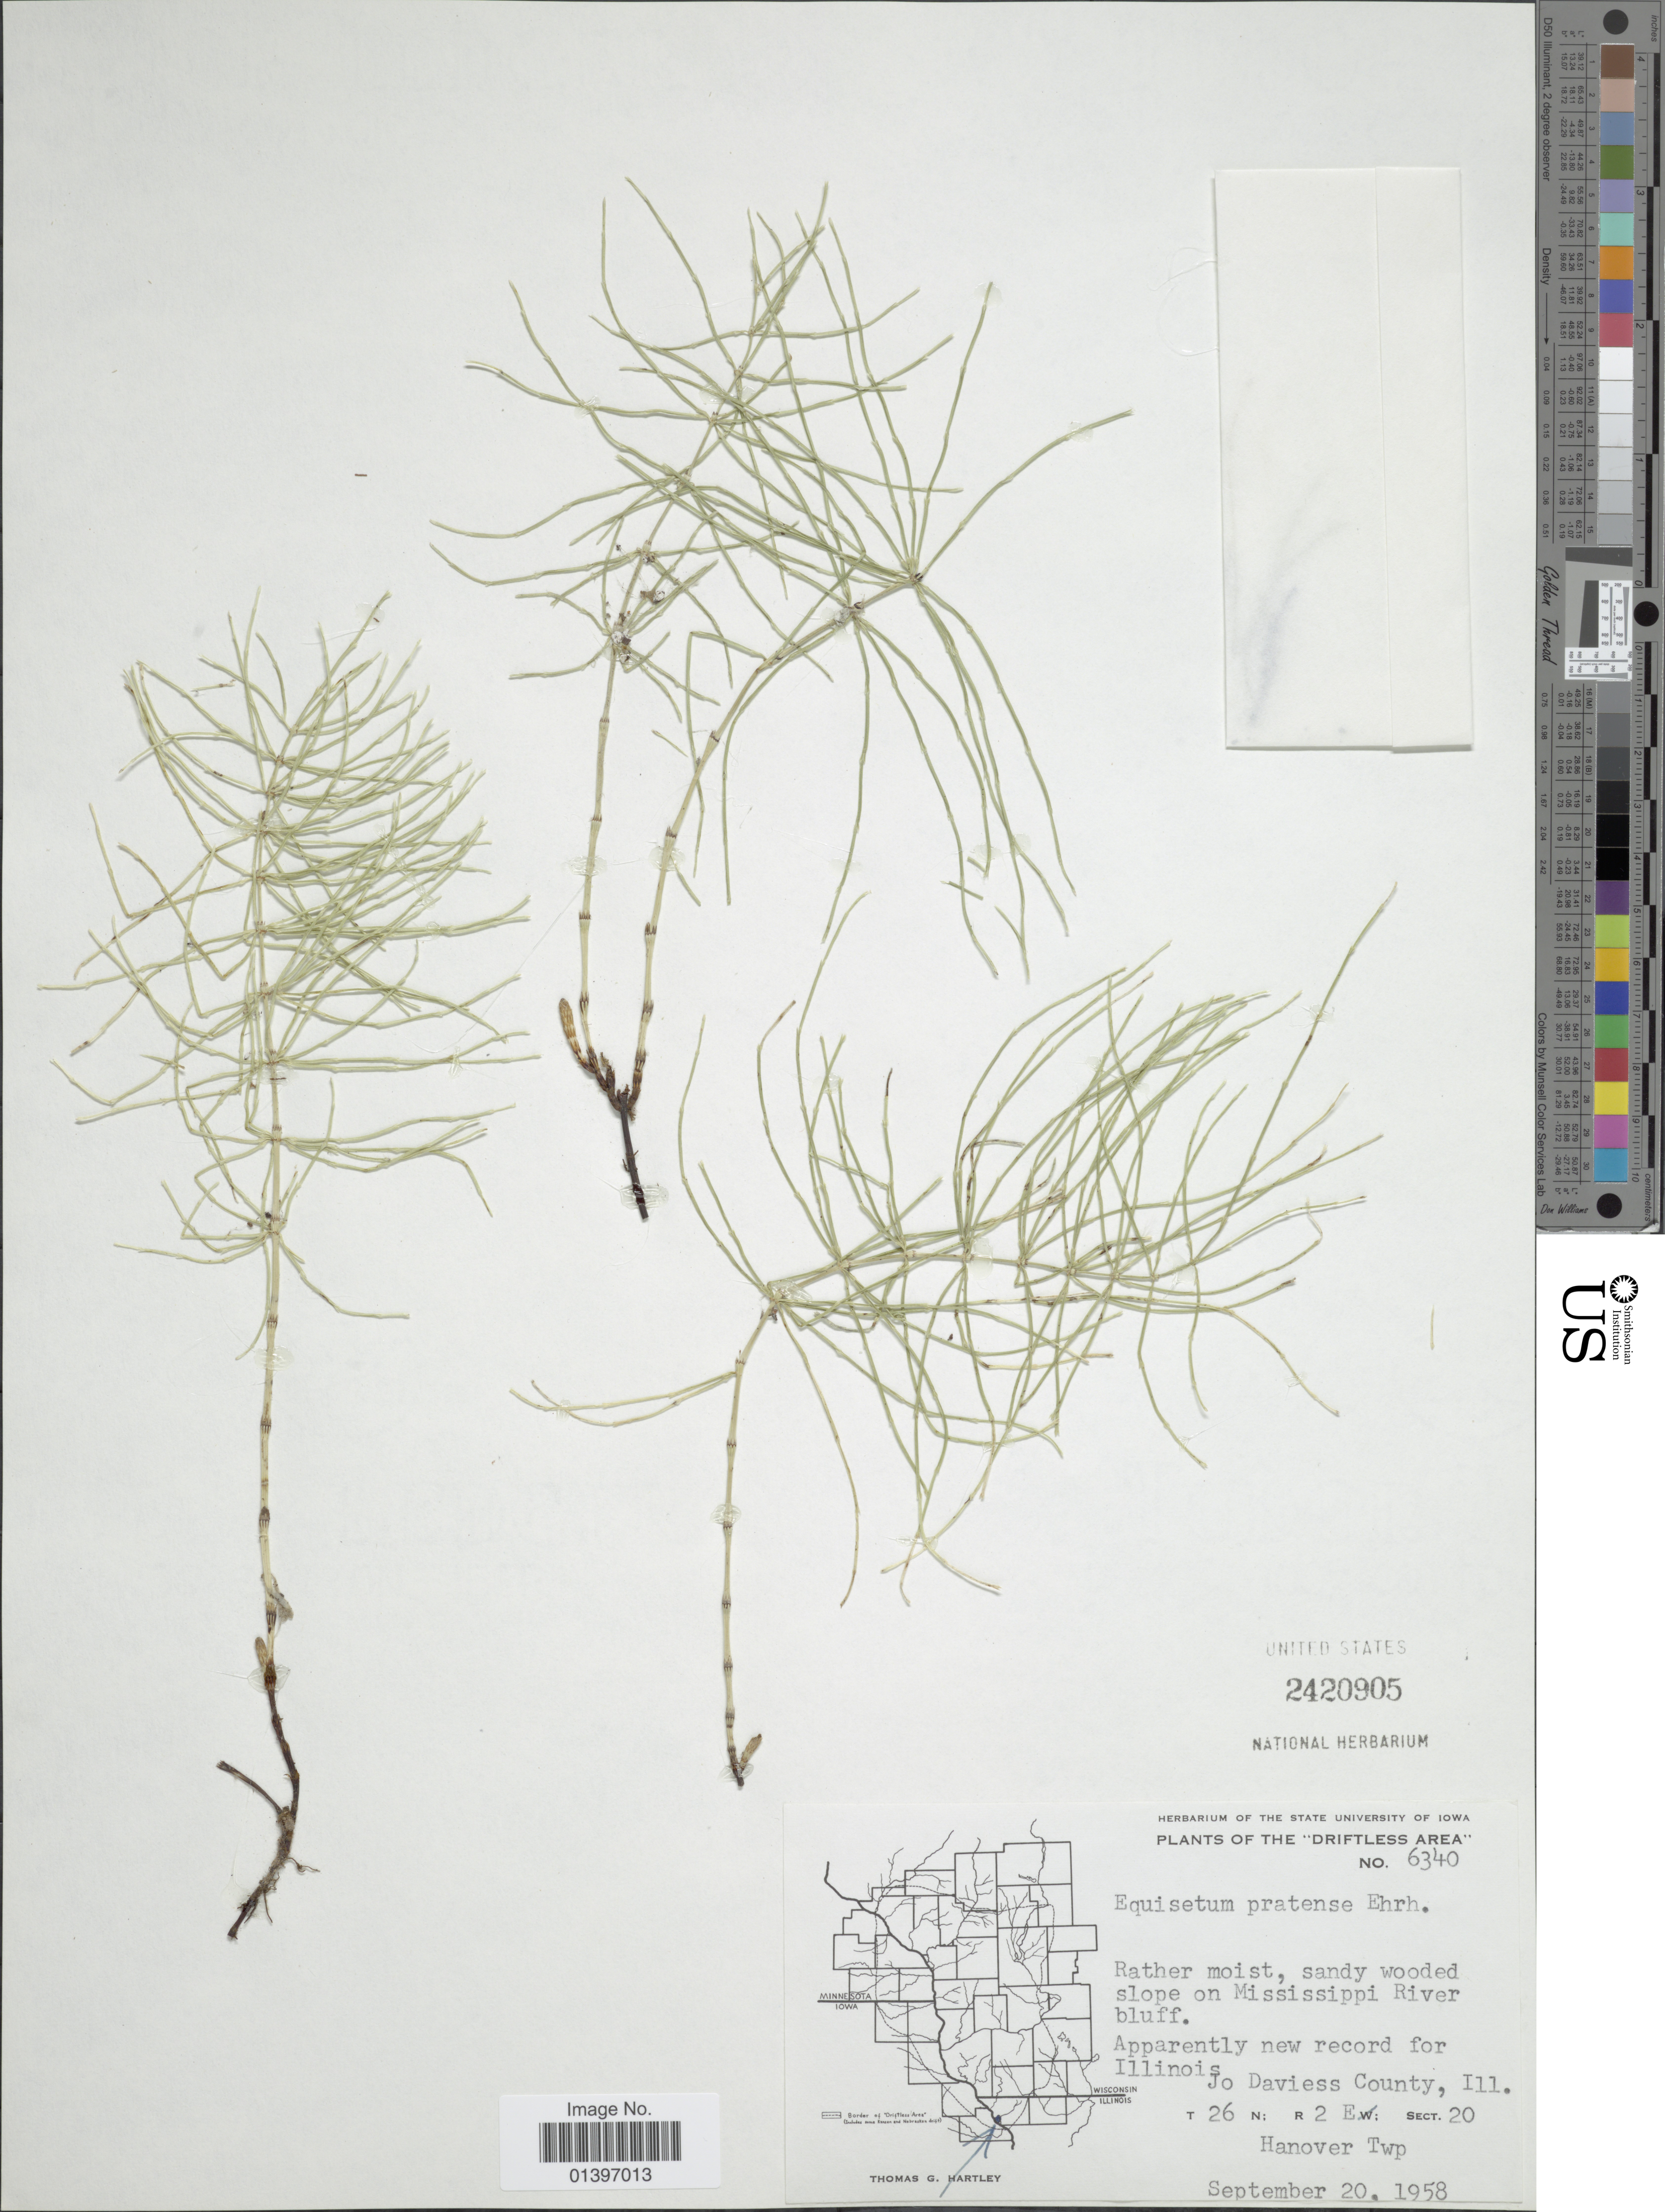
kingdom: Plantae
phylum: Tracheophyta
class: Polypodiopsida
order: Equisetales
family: Equisetaceae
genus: Equisetum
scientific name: Equisetum pratense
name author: Ehrh.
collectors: T. G. Hartley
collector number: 6340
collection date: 1958-09-20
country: United States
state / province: Illinois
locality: The "Driftless Area", rather moist, sandy wooded slope of Mississippi River bluff, Apparently new record for Illinois Jo Davies County, Ill., T26N; R2 E: Sect 20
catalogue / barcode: US 2420905